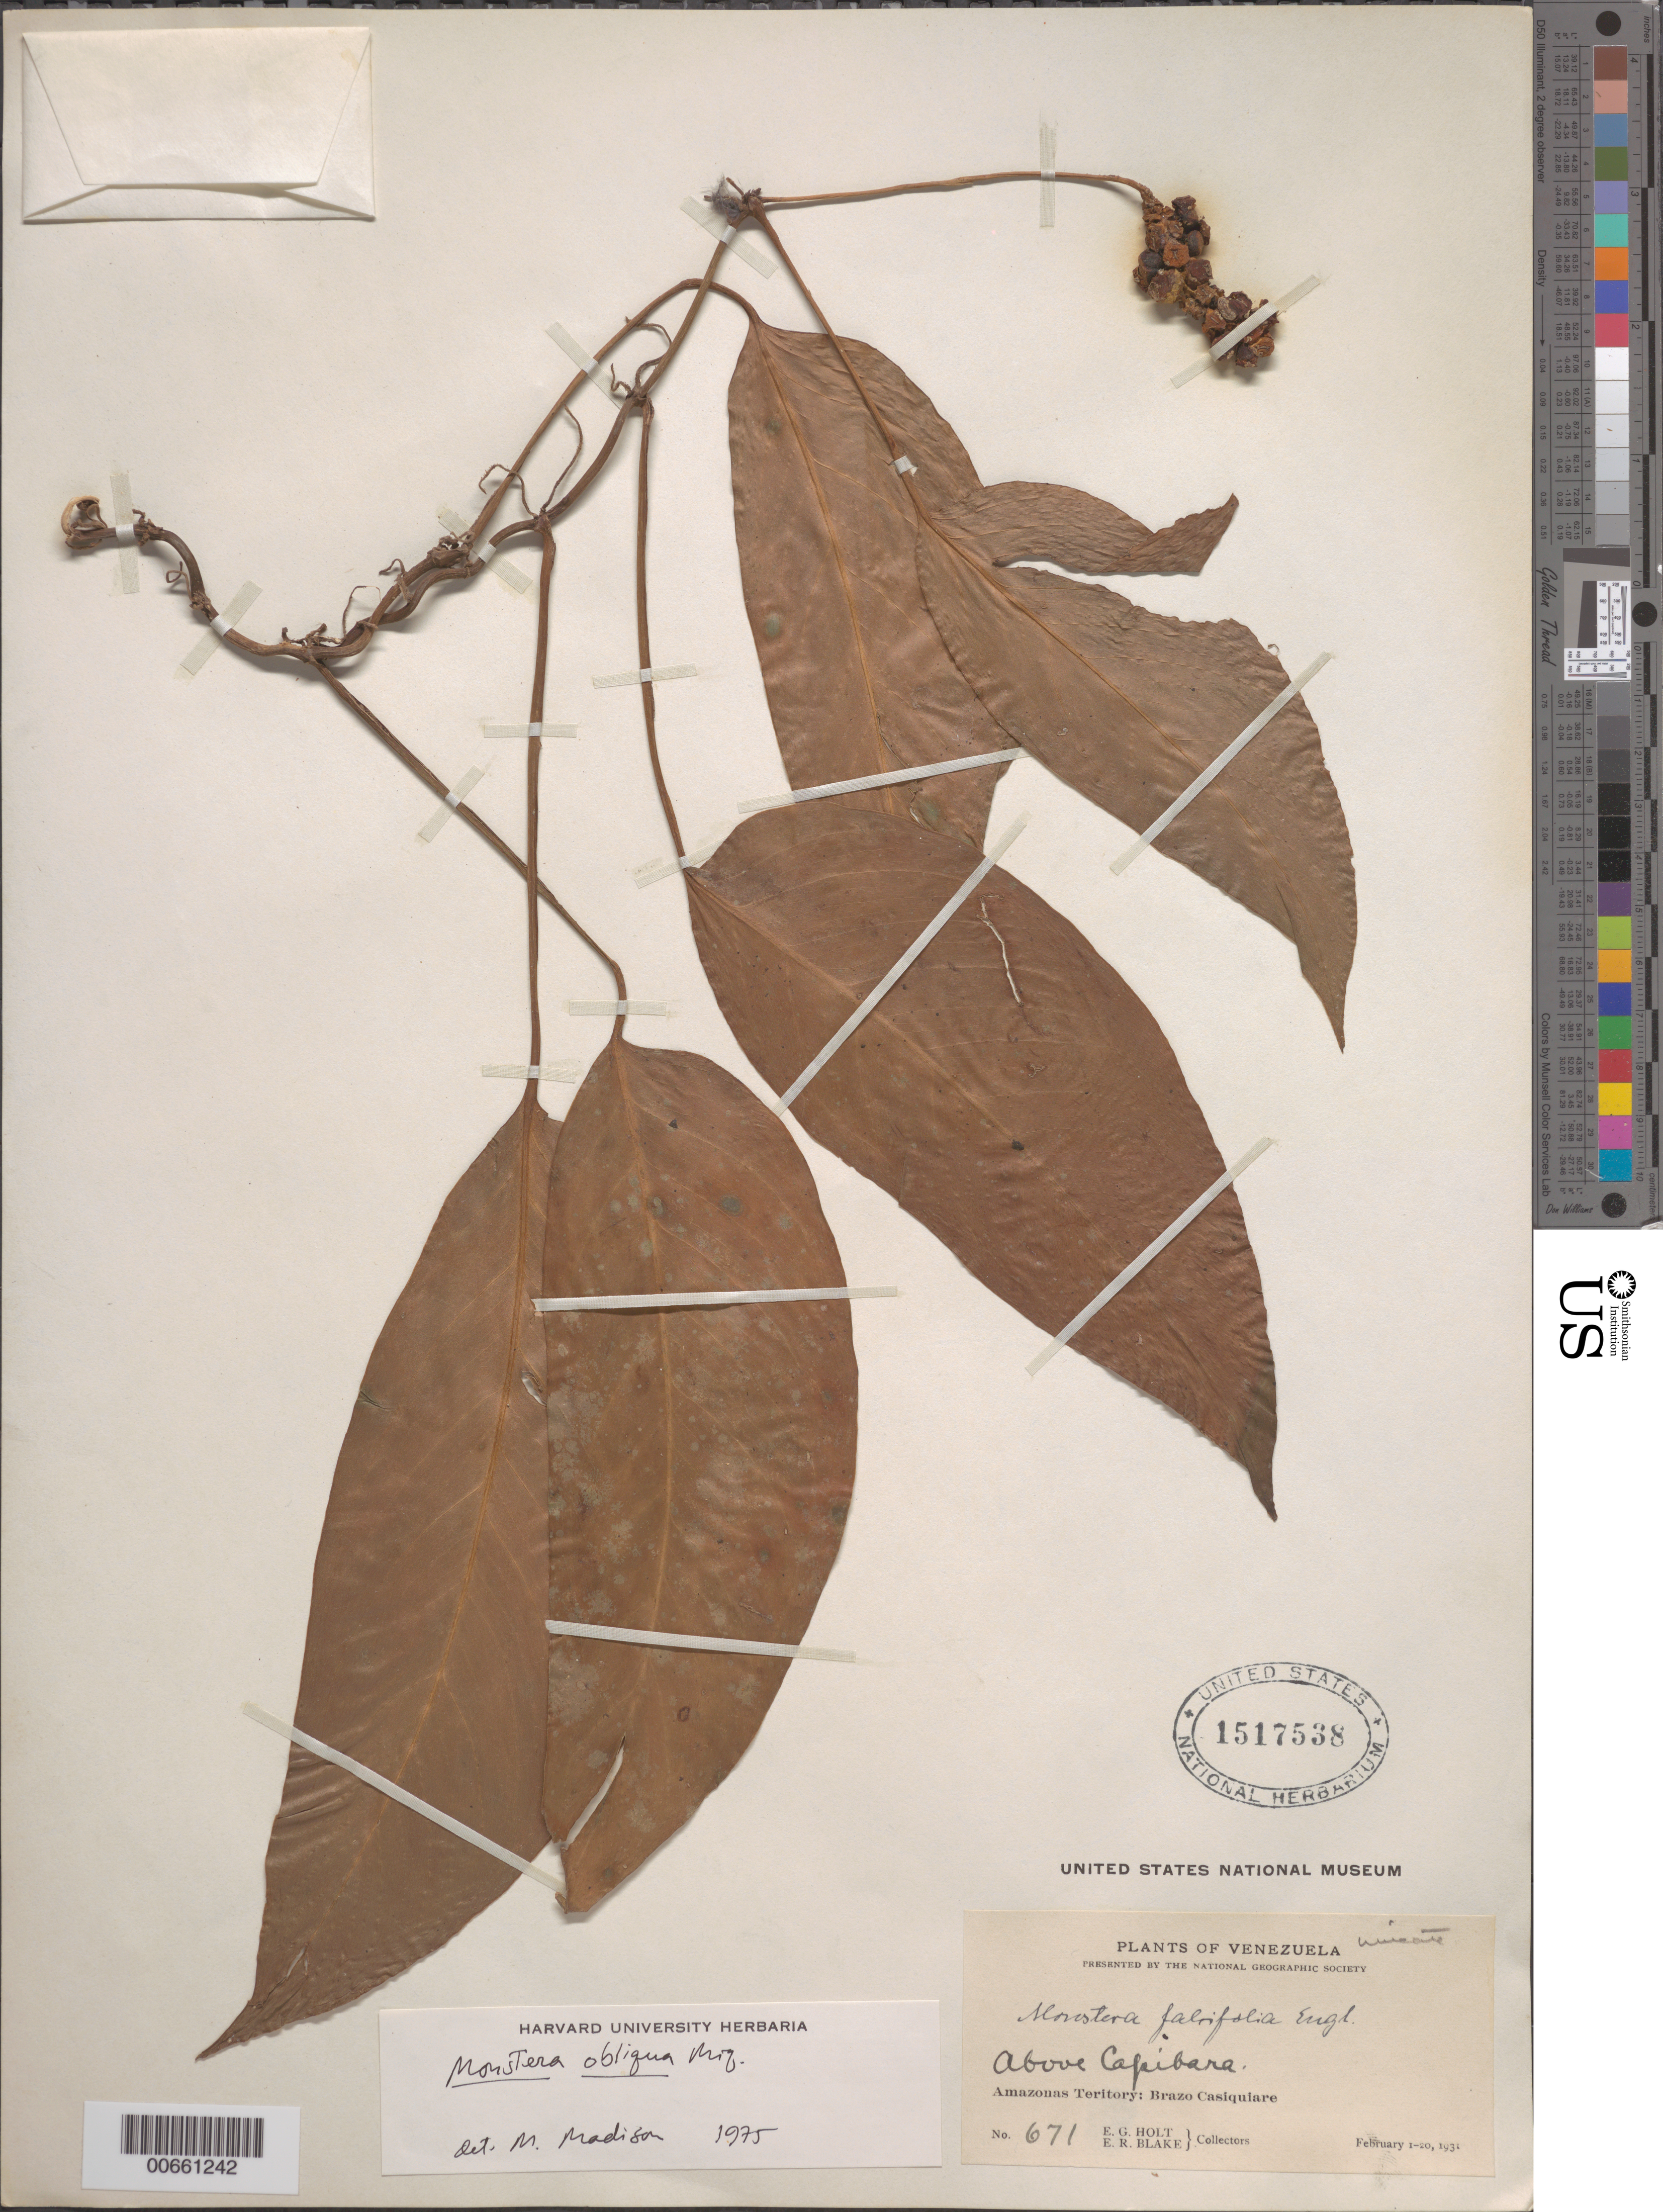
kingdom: Plantae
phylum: Tracheophyta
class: Liliopsida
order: Alismatales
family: Araceae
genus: Monstera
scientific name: Monstera obliqua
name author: Miq.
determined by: Madison, Michael T.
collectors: E. Holt & E. R. Blake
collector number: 671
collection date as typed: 1-Feb-31 to 20-Feb-31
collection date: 1931-02-01/1931-02-20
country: Venezuela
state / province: Amazonas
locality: Brazo Casiquiare, above Capibara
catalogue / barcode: US 1517538